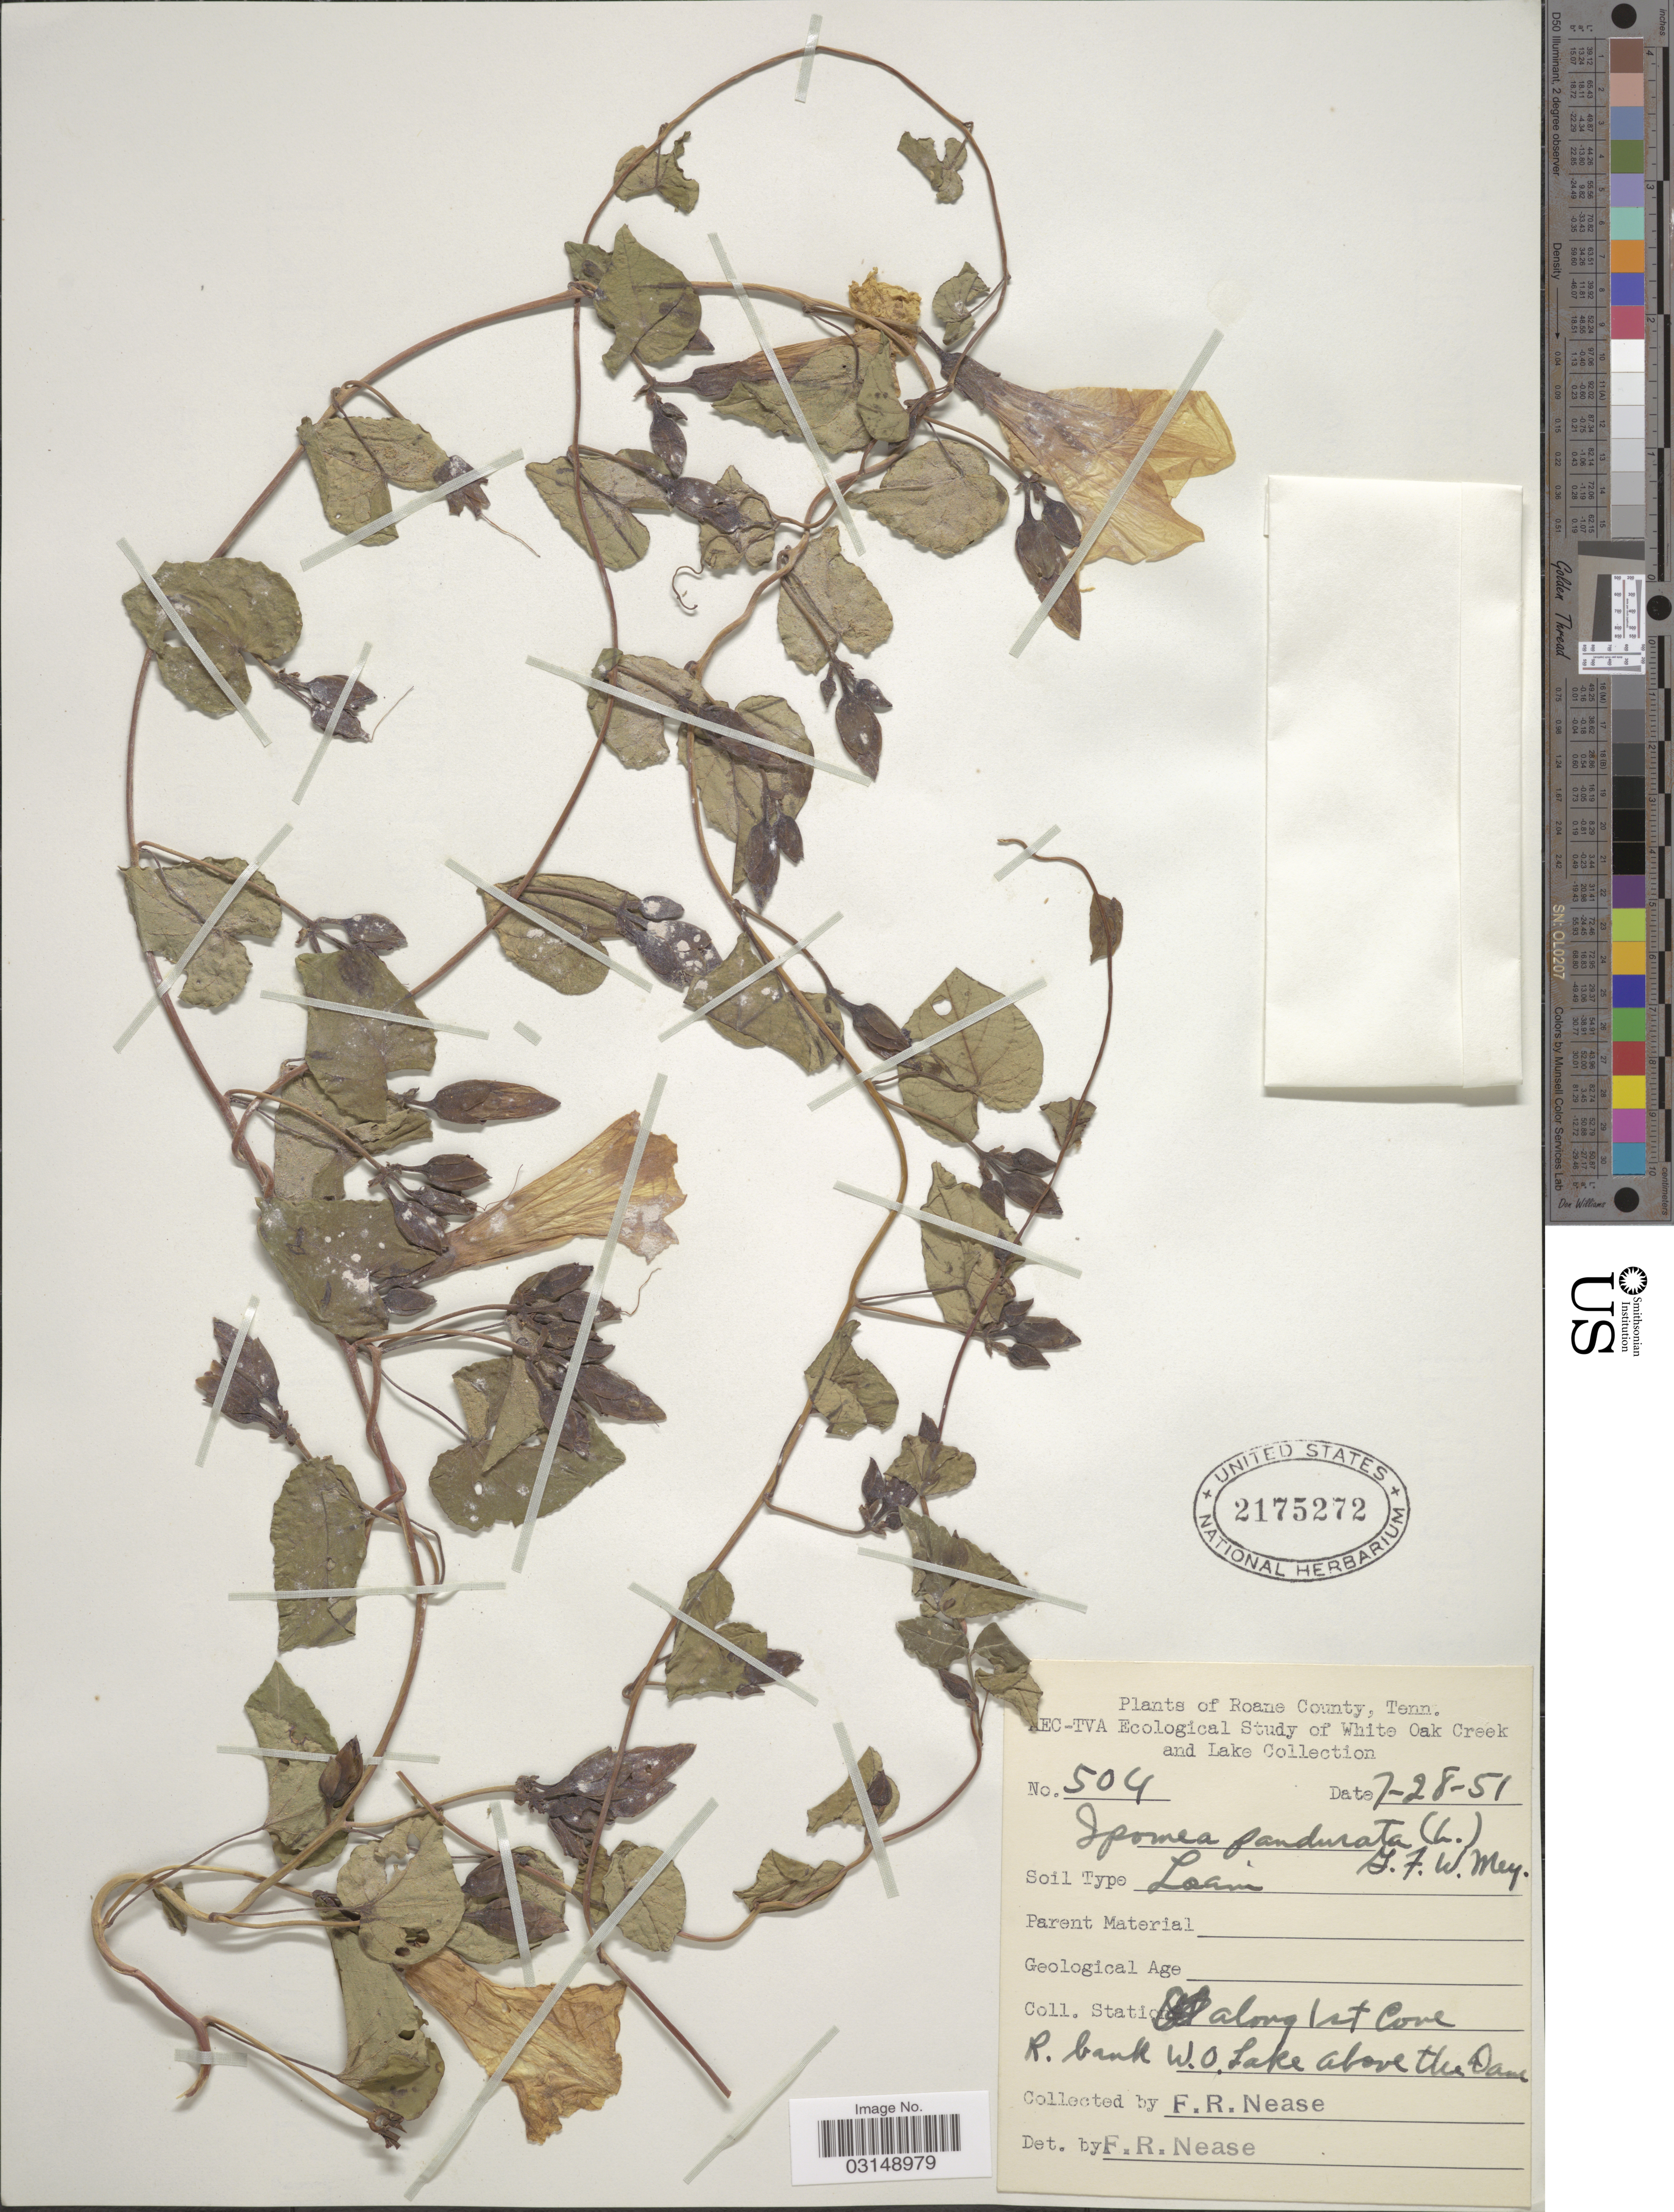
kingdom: Plantae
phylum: Tracheophyta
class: Magnoliopsida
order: Solanales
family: Convolvulaceae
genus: Ipomoea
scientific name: Ipomoea pandurata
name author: (L.) G. Mey.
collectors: F. Nease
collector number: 504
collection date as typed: Transcribed d/m/y: 28/7/51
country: United States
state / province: Tennessee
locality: Roane County. White Oak Creek and Lake. Station along 1st Cove R. bank W.O. Lake above the Dam.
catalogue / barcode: US 2175272